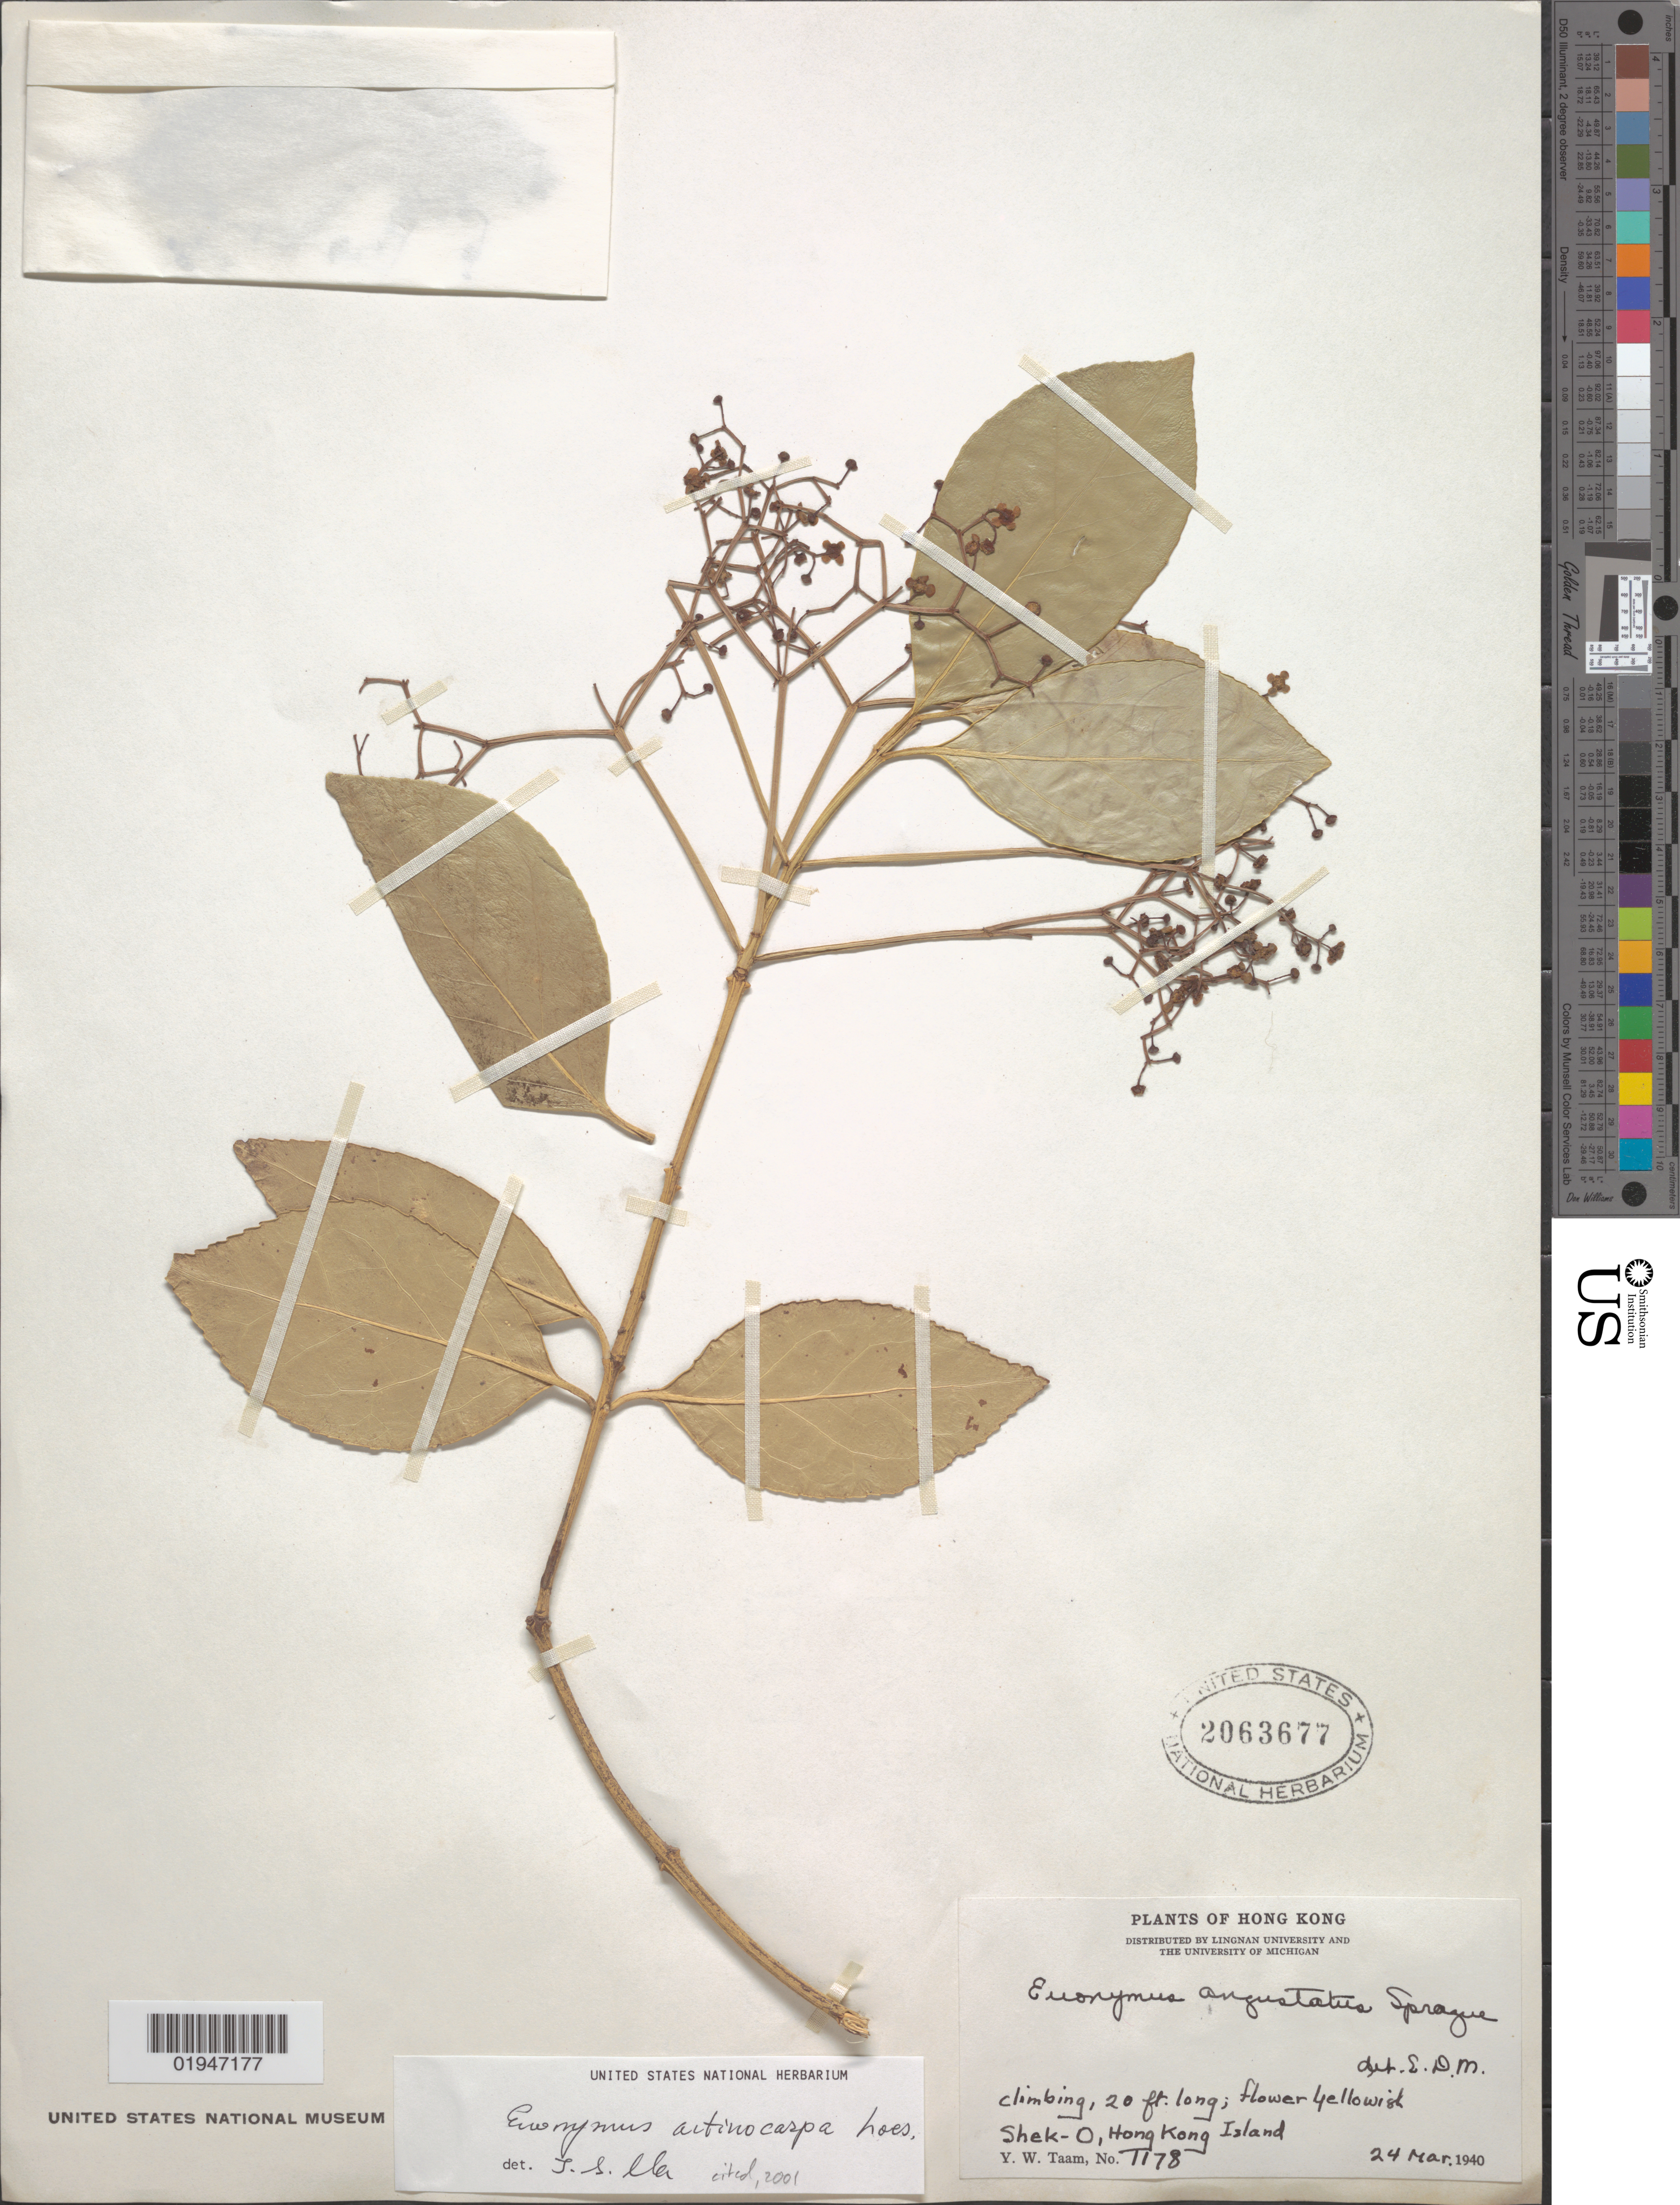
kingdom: Plantae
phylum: Tracheophyta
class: Magnoliopsida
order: Celastrales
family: Celastraceae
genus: Euonymus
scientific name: Euonymus actinocarpa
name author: Loes.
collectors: Y. W. Taam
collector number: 1178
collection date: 1940-03-24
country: China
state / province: Hong Kong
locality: Shek-O, Hong Kong Island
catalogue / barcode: US 2063677